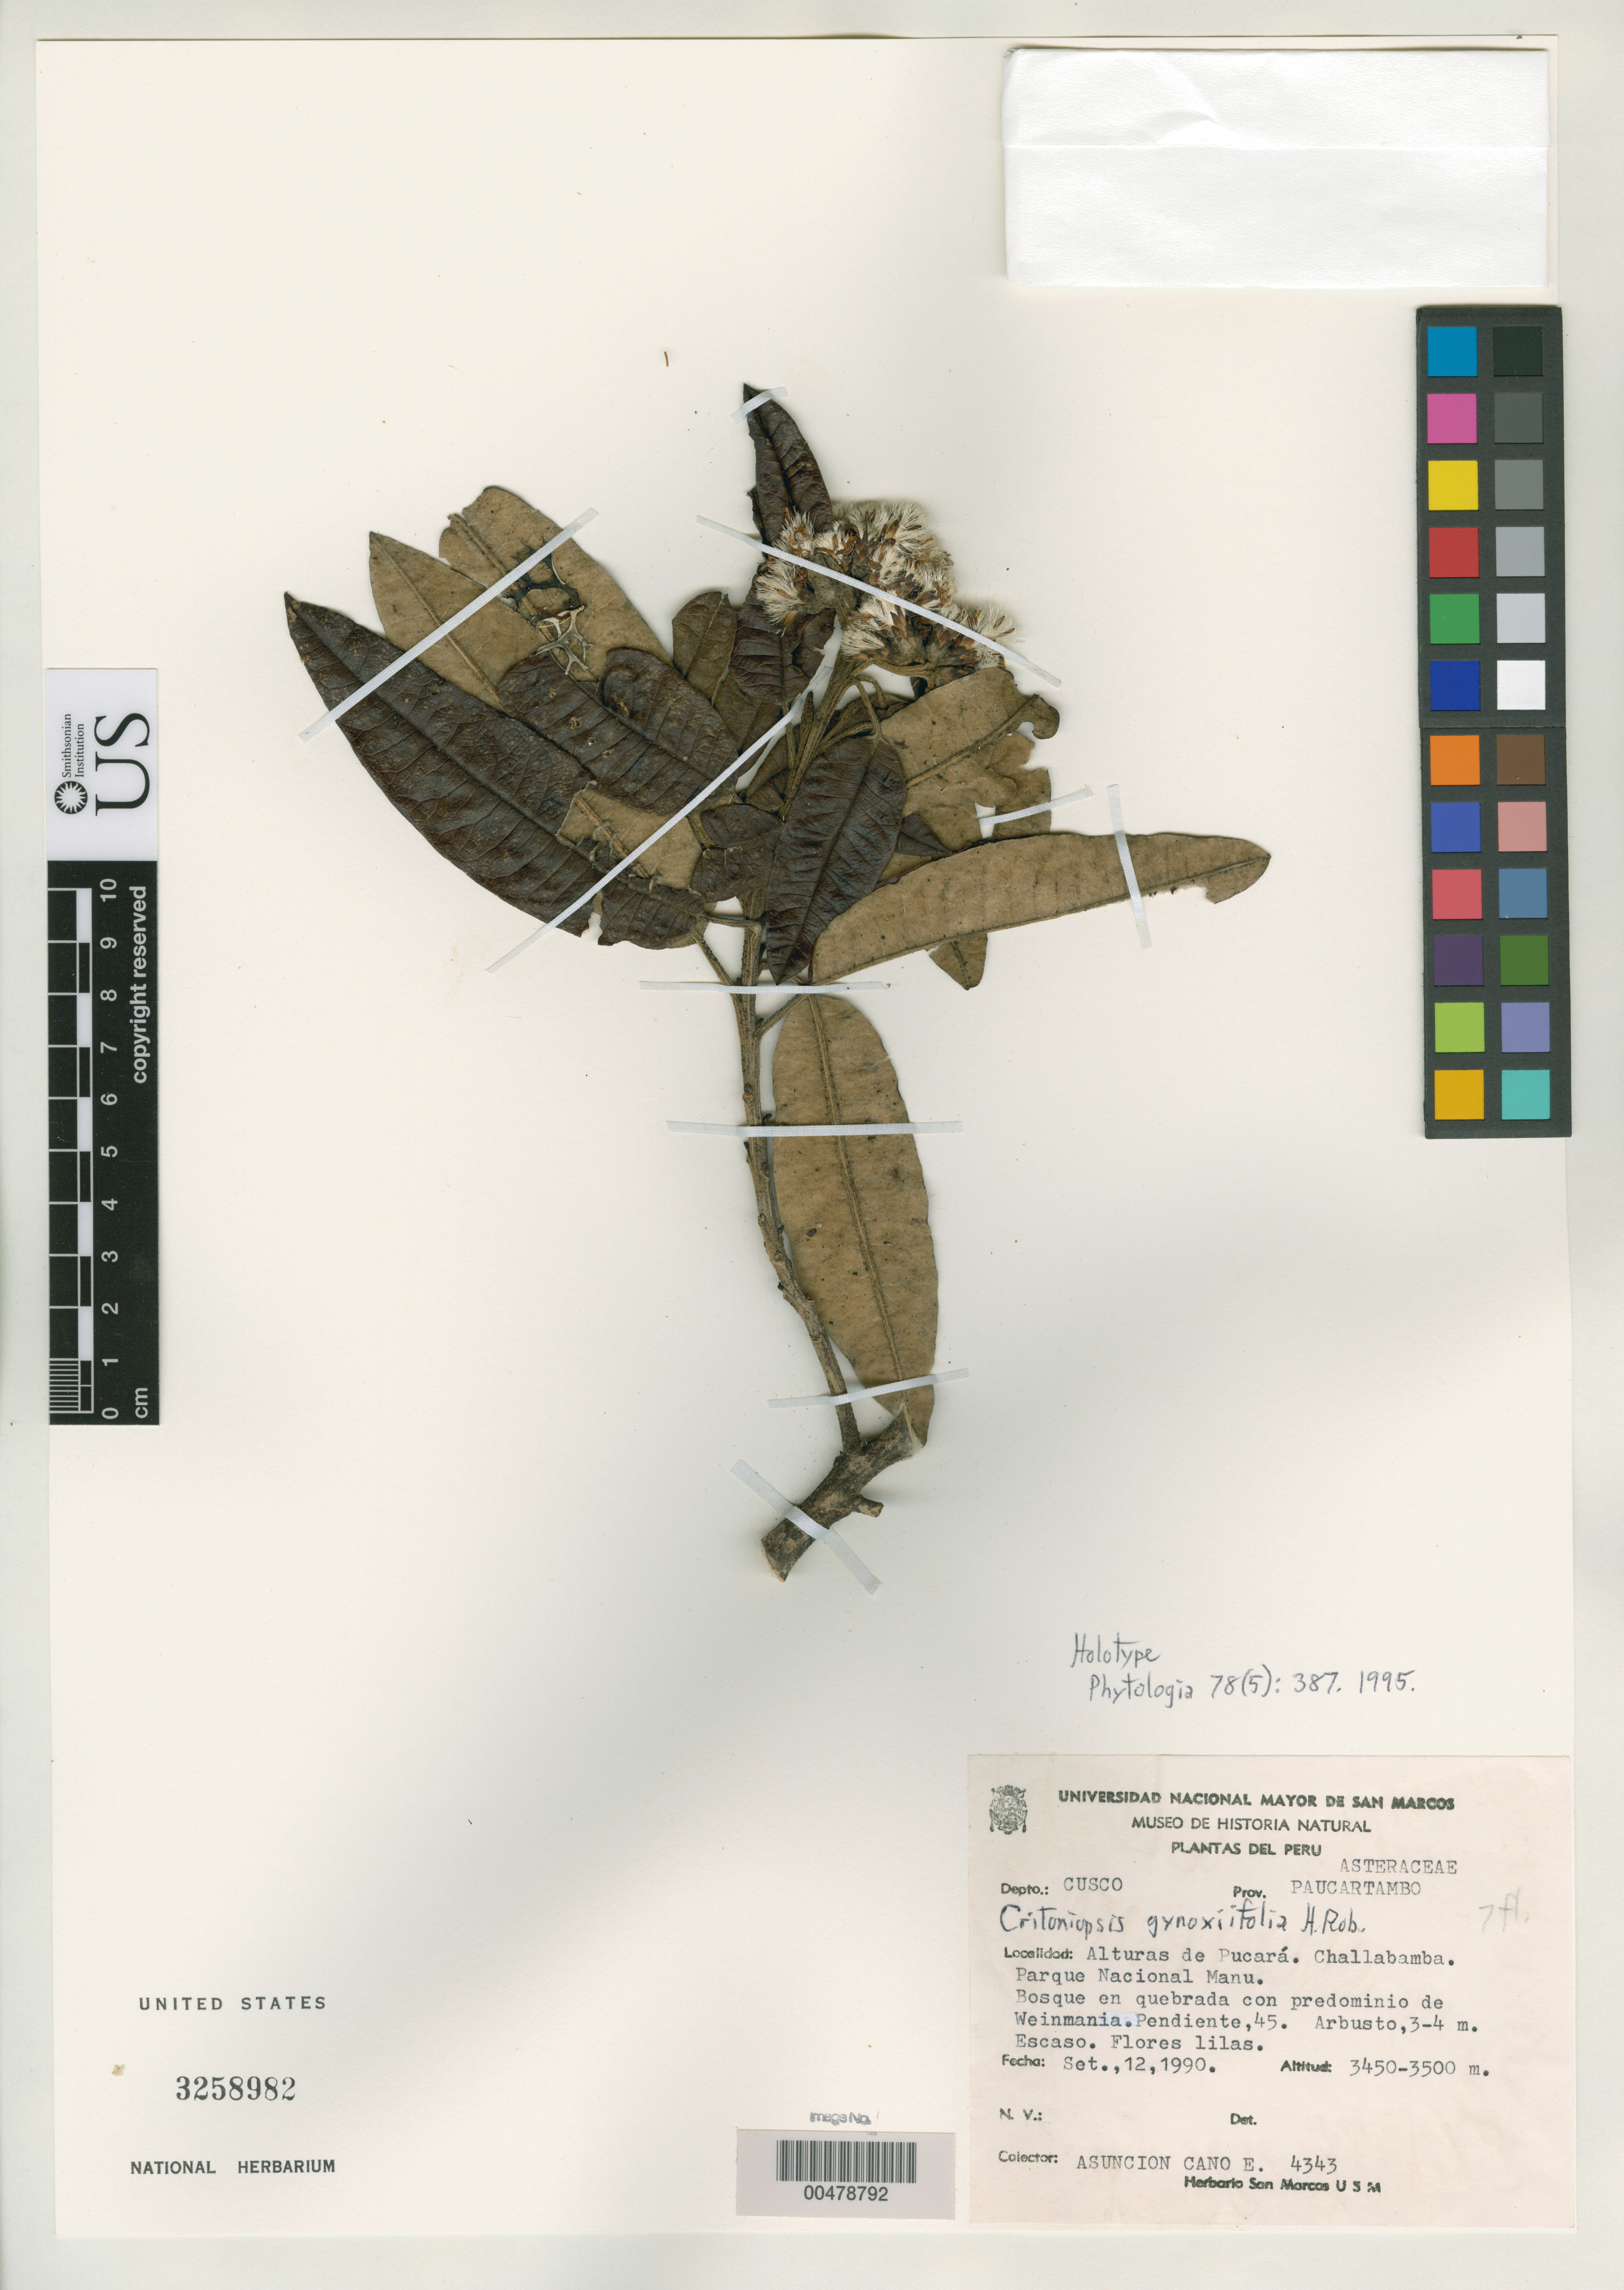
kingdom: Plantae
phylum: Tracheophyta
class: Magnoliopsida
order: Asterales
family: Asteraceae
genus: Critoniopsis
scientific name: Critoniopsis gynoxiifolia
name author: H. Rob.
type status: Holotype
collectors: A. Cano E.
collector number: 4343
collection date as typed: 12 Sep 1990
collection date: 1990-09-12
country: Peru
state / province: Cusco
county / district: Paucartambo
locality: alturas de Pucara, Challabamba, Parque Nacional Manú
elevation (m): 3450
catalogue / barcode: US 3258982